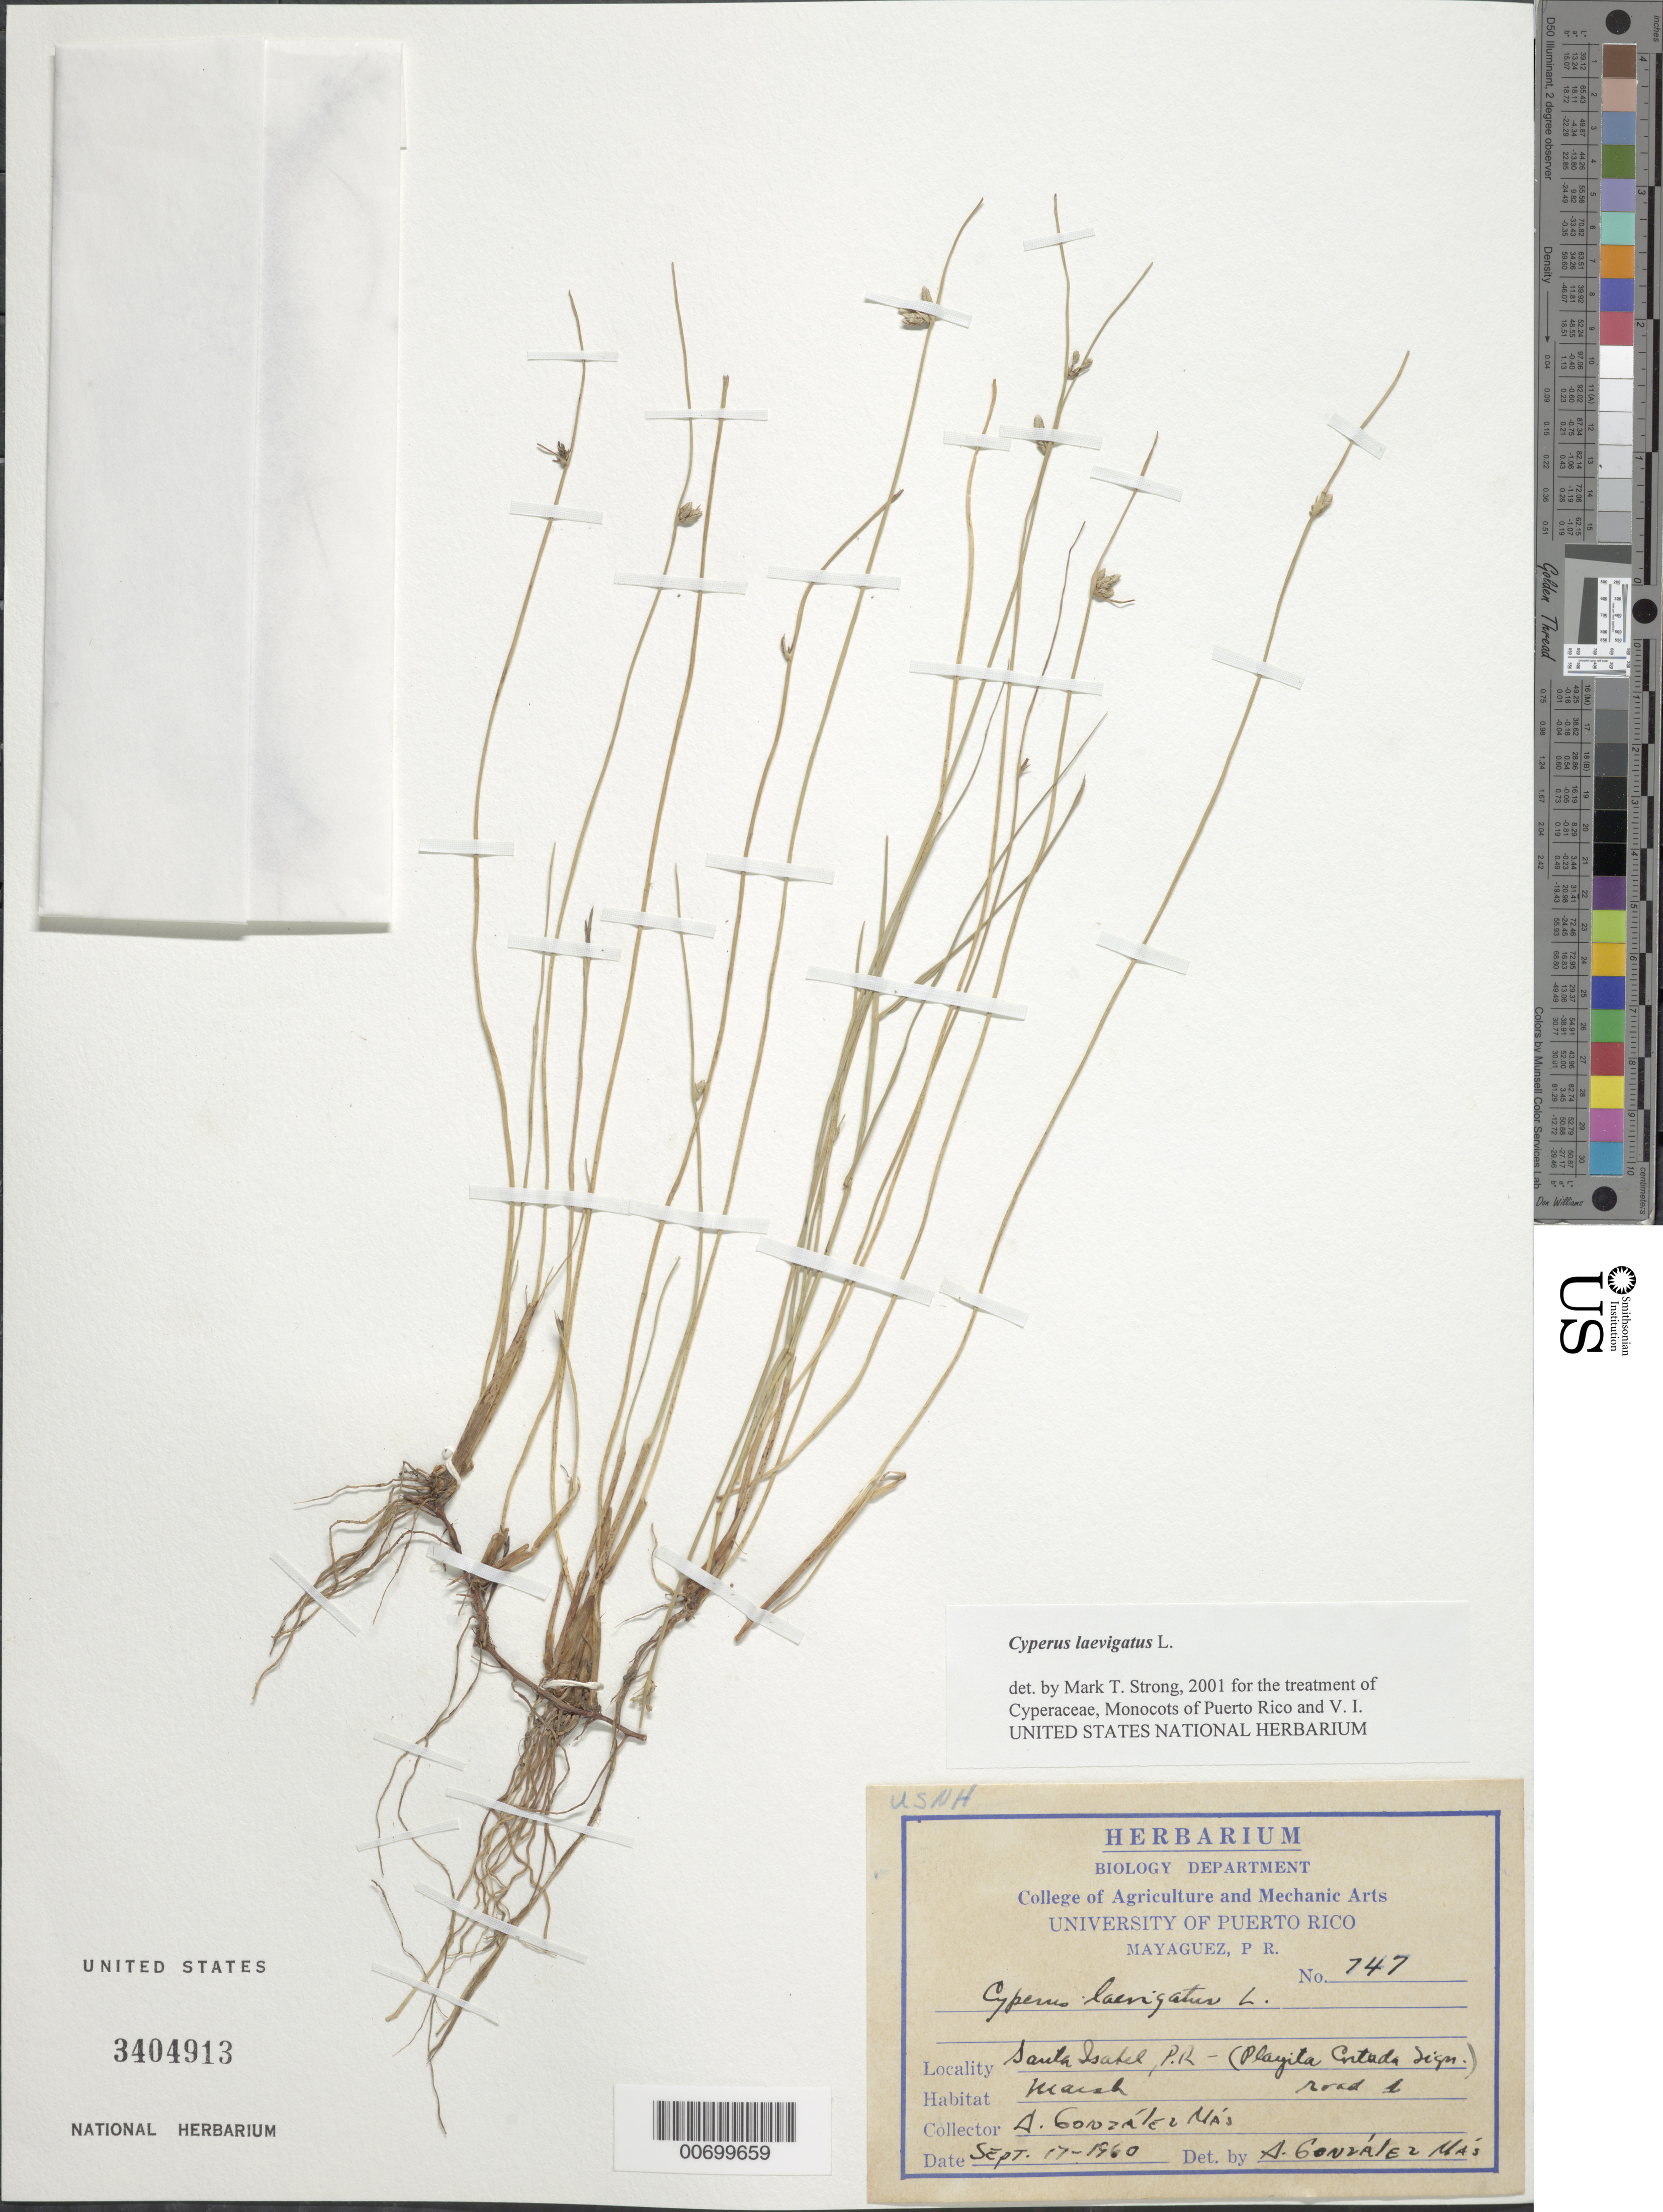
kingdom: Plantae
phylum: Tracheophyta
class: Liliopsida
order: Poales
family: Cyperaceae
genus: Cyperus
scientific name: Cyperus laevigatus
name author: L.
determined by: Strong, M. T., (US), Smithsonian Institution - National Museum of Natural History (UNITED STATES)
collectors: A. González Más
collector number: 747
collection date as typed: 17 Sep 1960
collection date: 1960-09-17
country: Puerto Rico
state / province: Santa Isabel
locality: Santa Isabel: Playita Cortada Sign, Rd. 1.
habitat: Marsh.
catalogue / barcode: US 3404913